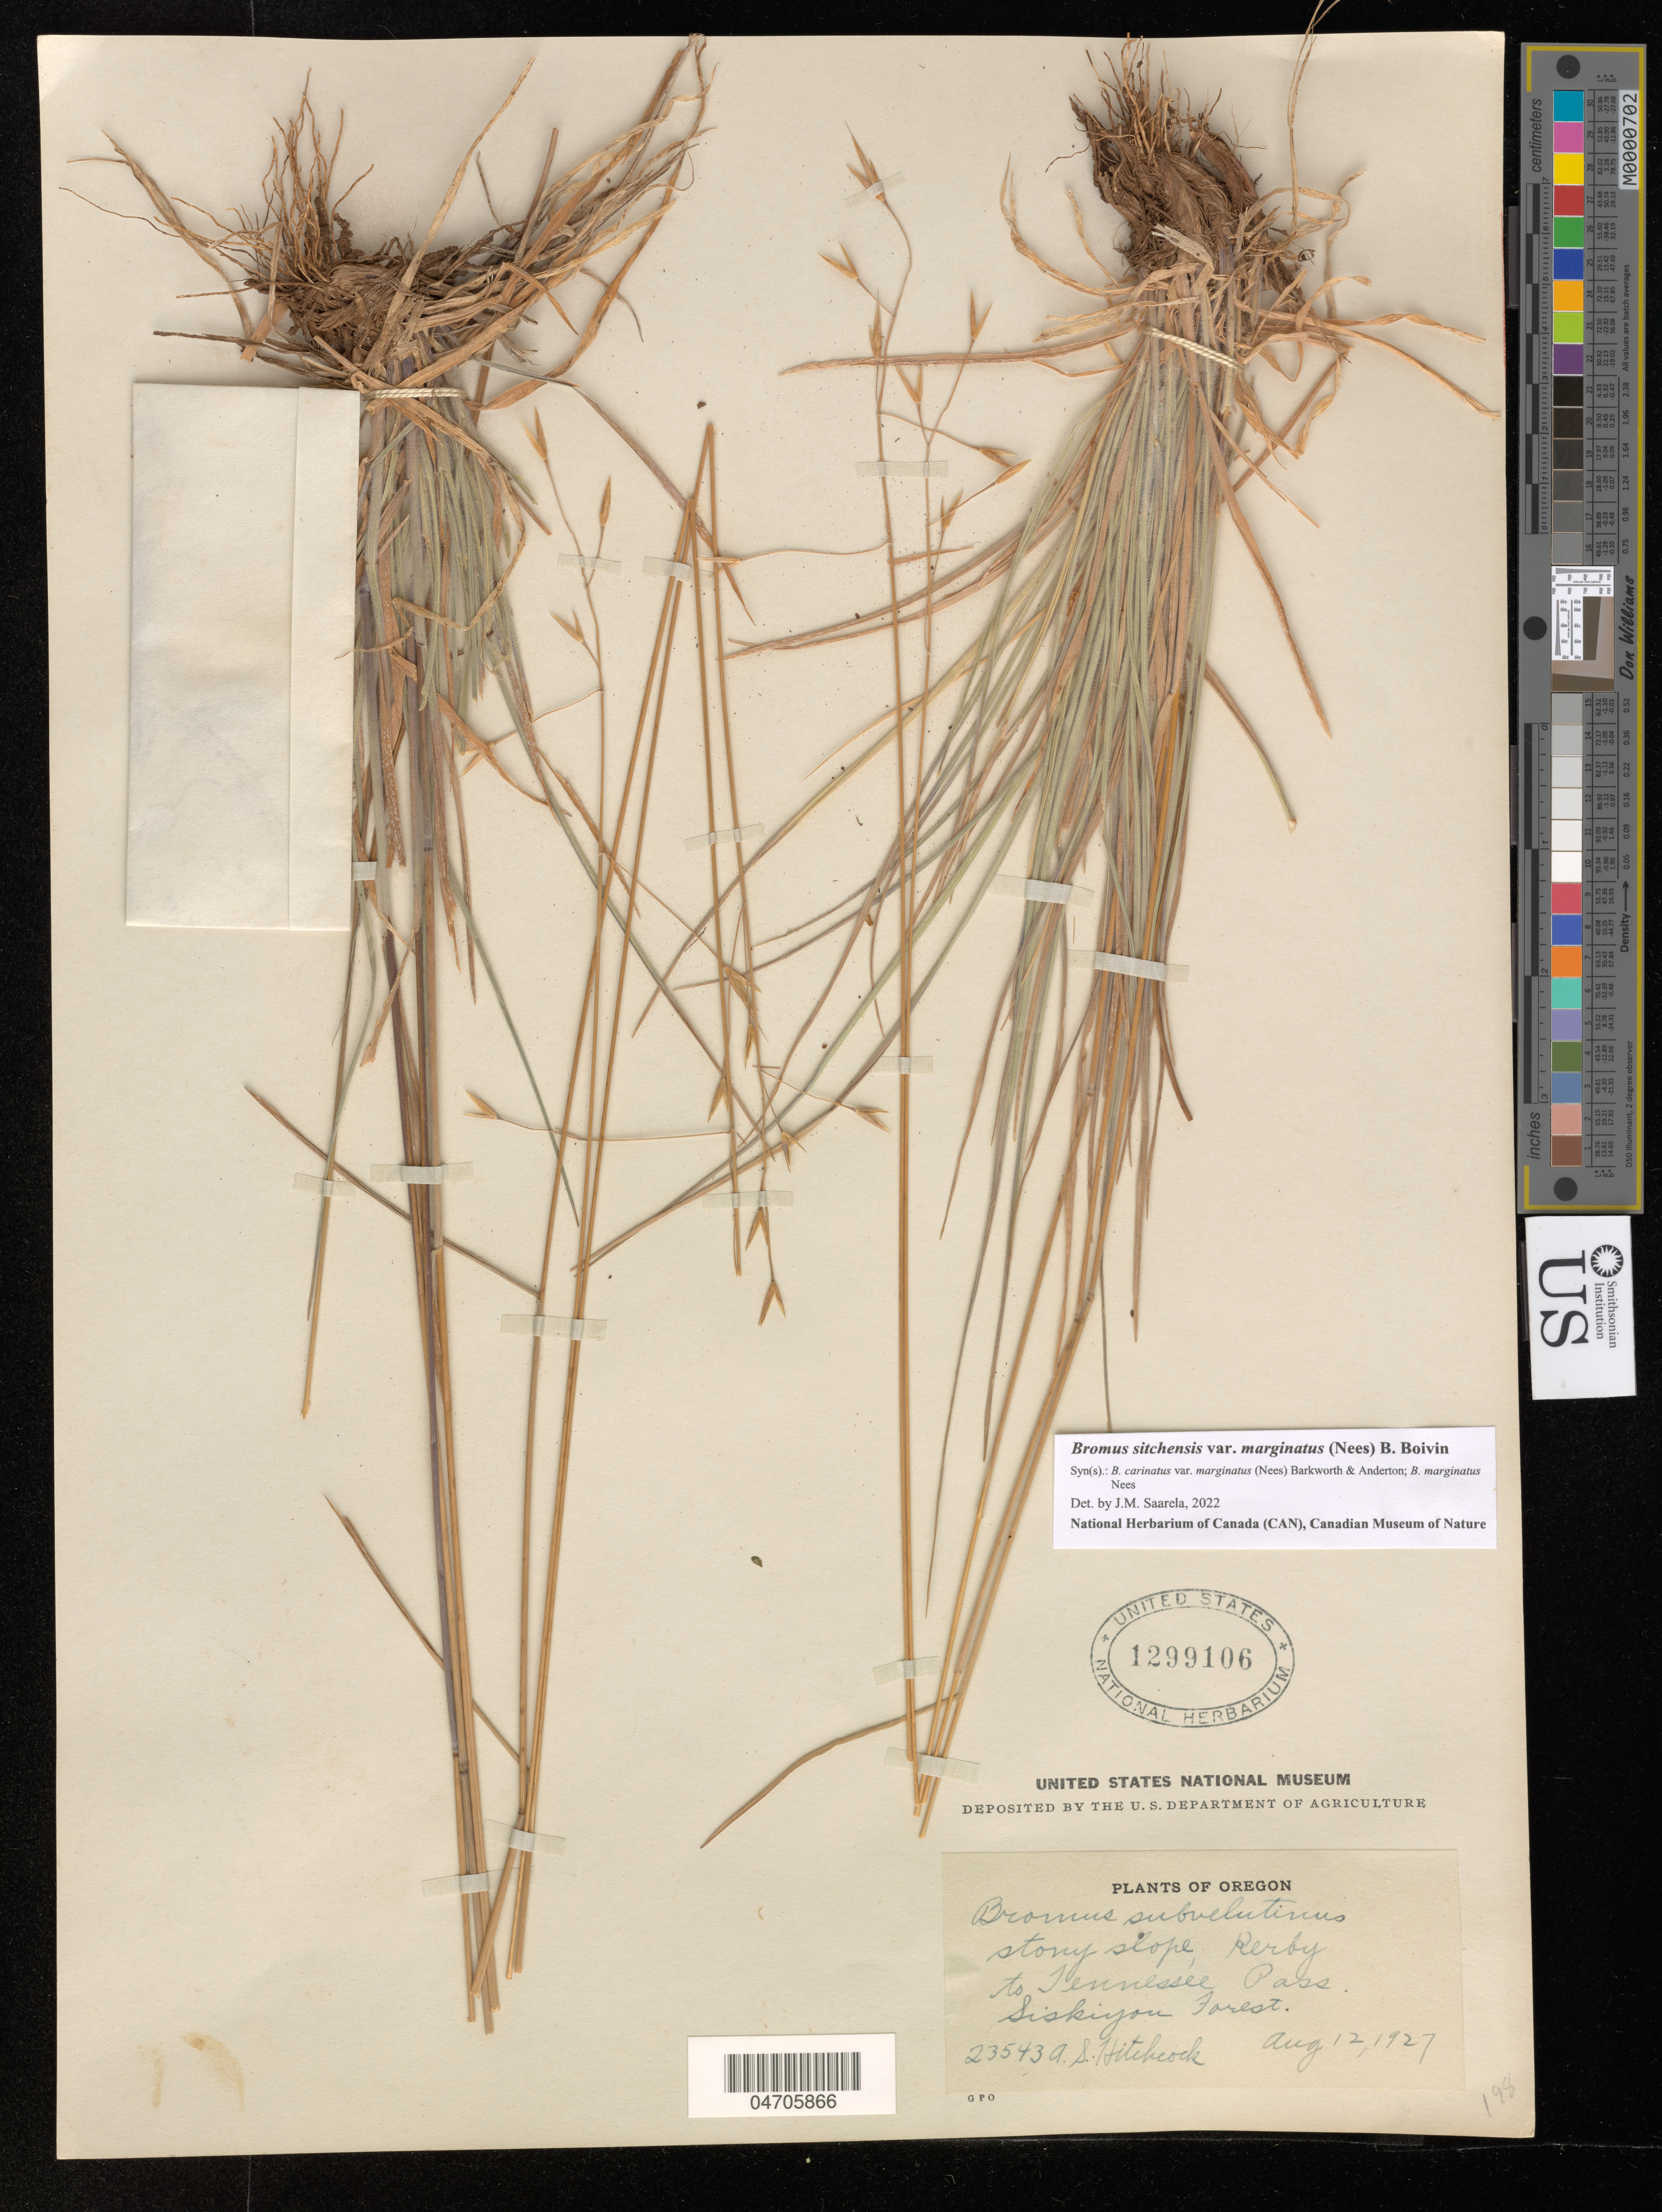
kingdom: Plantae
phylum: Tracheophyta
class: Liliopsida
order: Poales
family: Poaceae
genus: Bromus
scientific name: Bromus sitchensis var. polyanthus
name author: (Scribn. ex Shear) R.E. Brainerd & Otting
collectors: A. Hitchcock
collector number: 23543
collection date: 1927-08-12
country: United States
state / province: Oregon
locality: Stony slope, Kerby to Tennessee Pass. Siskiyou Forest.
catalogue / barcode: US 1299106